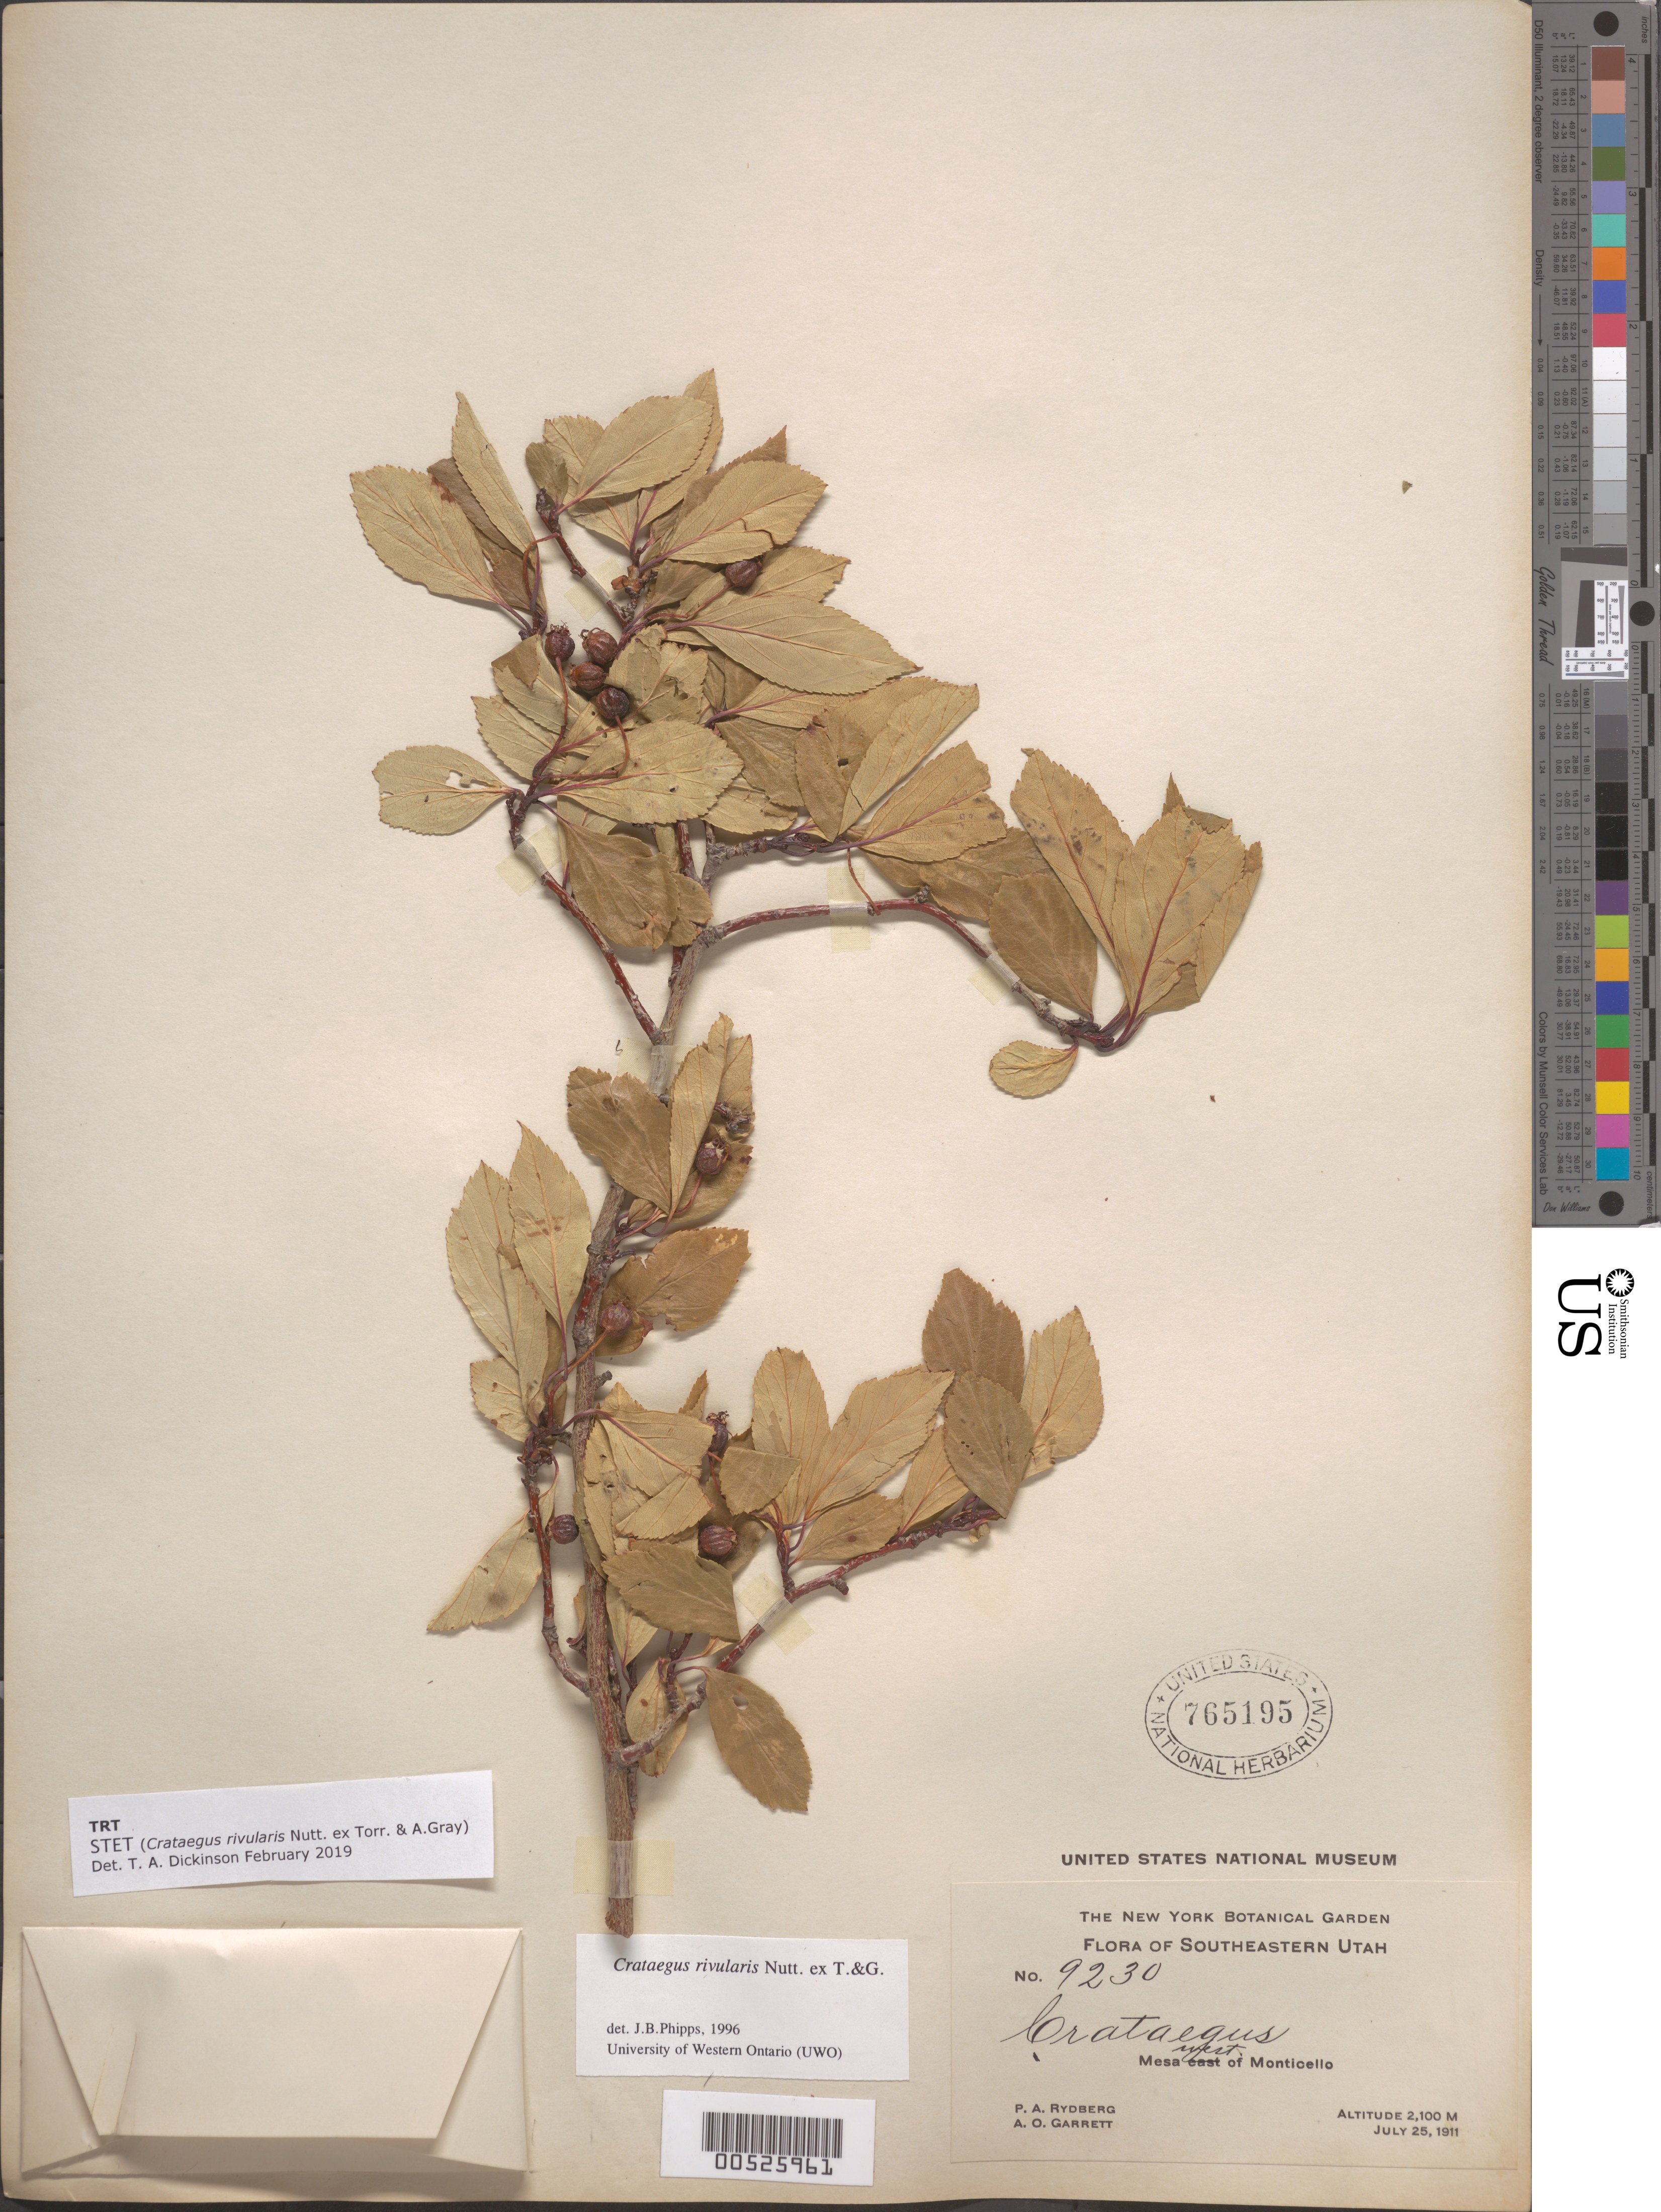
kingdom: Plantae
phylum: Tracheophyta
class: Magnoliopsida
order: Rosales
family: Rosaceae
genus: Crataegus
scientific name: Crataegus rivularis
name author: Nutt.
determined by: Phipps, James B., (UWO), University of Western Ontario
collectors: P. A. Rydberg & A. O. Garrett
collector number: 9230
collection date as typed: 25 Jul 1911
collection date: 1911-07-25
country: United States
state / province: Utah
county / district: San Juan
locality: Mesa W of Monticello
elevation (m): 2100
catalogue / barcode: US 765195